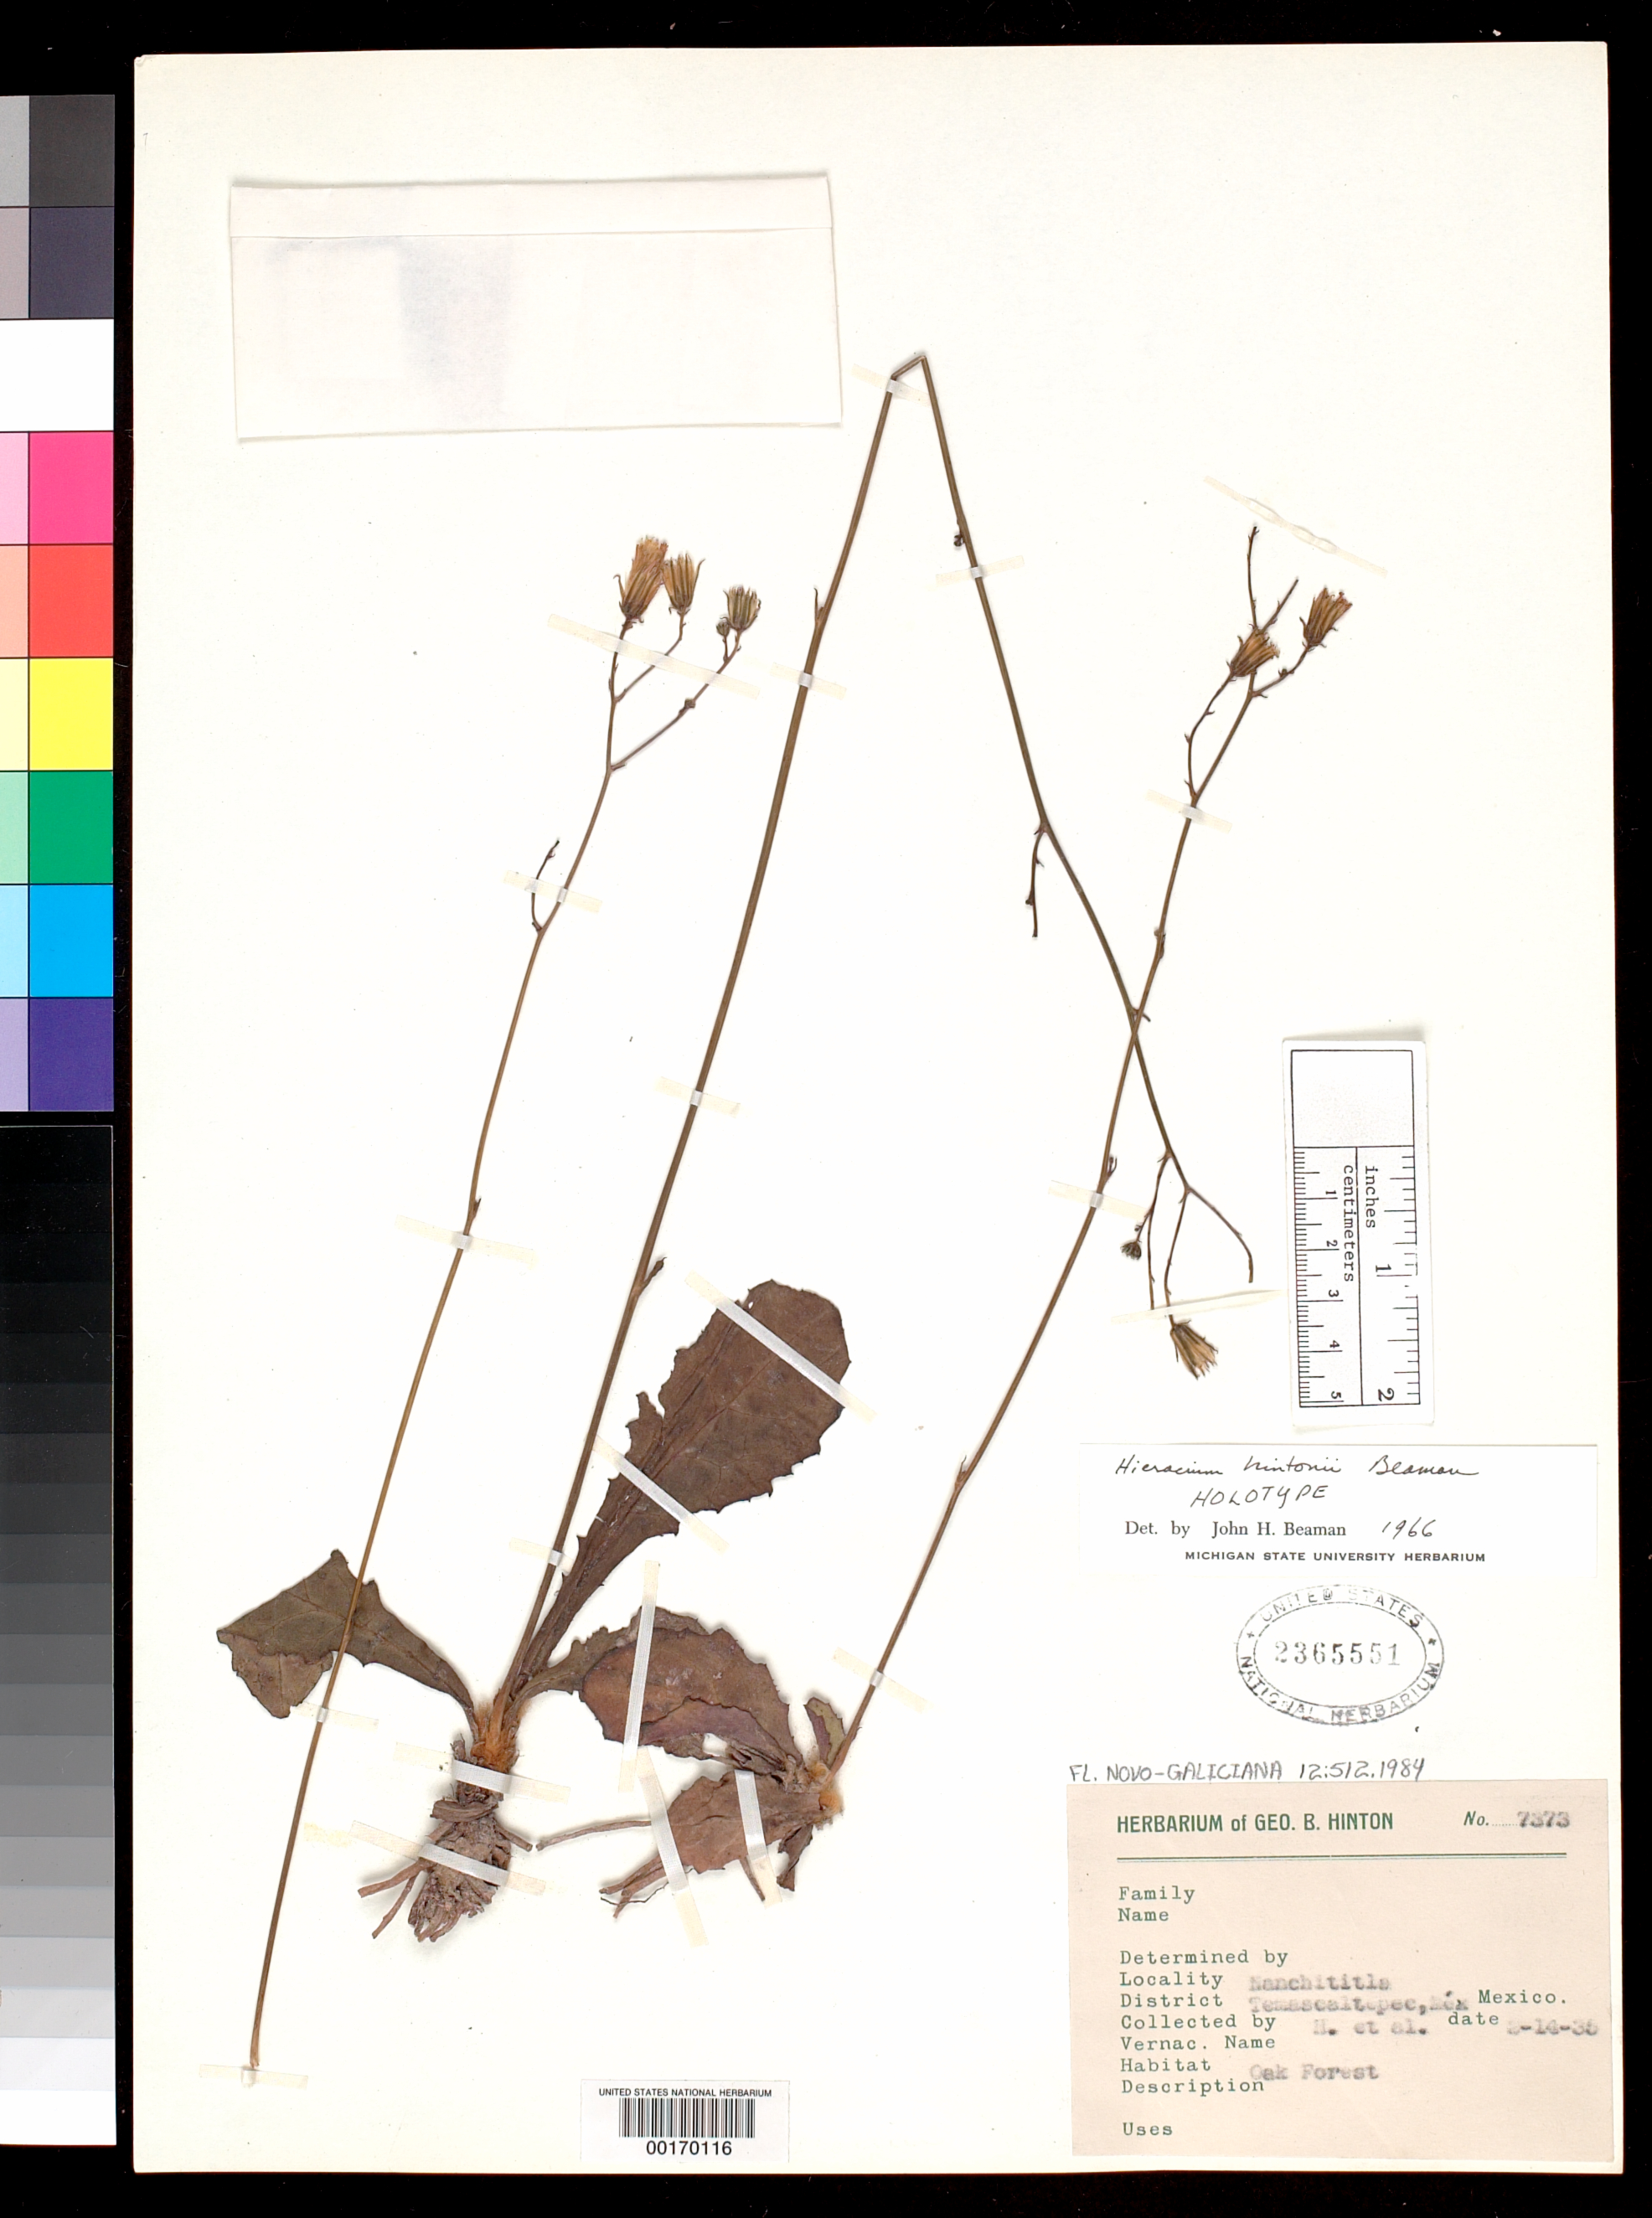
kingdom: Plantae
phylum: Tracheophyta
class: Magnoliopsida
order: Asterales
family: Asteraceae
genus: Hieracium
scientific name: Hieracium hintonii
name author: Beaman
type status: Holotype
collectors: G. B. Hinton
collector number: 7373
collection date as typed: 14 Feb 1936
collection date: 1936-02-14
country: Mexico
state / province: México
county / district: Temascaltepec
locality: Nanchititla.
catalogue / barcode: US 2365551